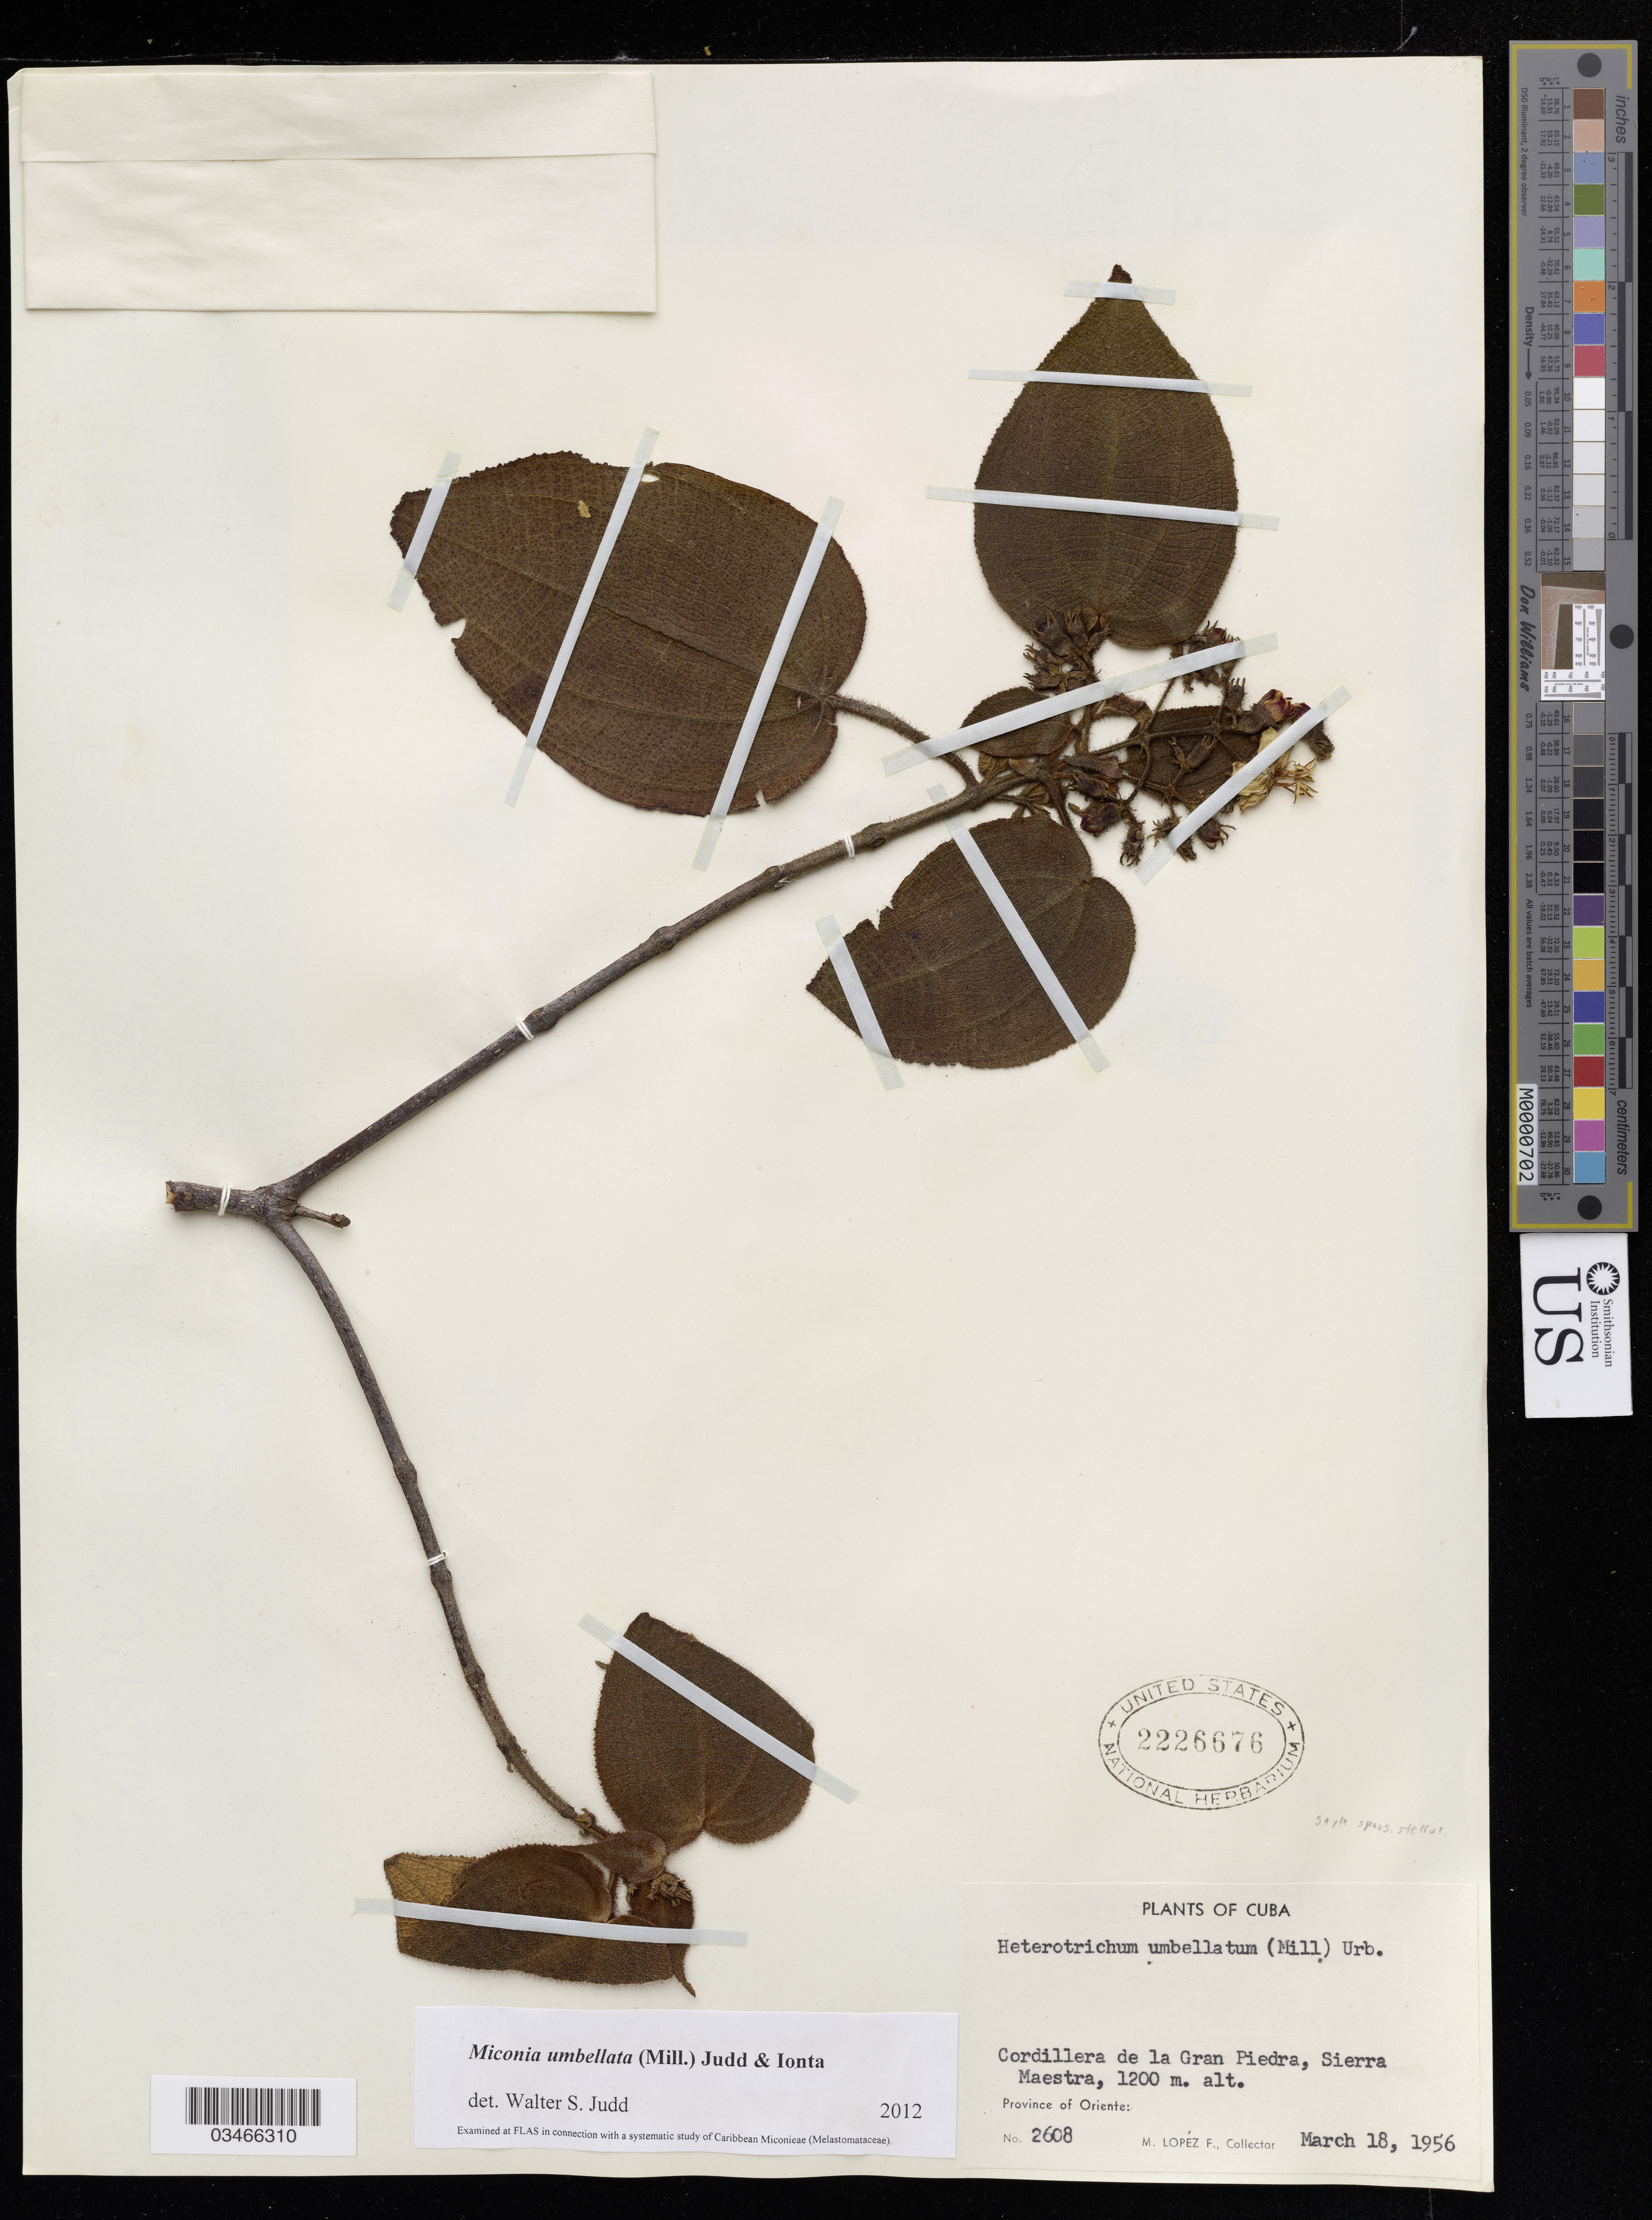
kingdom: Plantae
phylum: Tracheophyta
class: Magnoliopsida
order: Myrtales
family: Melastomataceae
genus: Miconia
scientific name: Miconia umbellata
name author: (Mill.) Judd & Ionta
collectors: M. Lopez-Figuetras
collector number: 2608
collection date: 1956-03-18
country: Cuba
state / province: Oriente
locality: Cordillera de la Gran Piedra, Sierra Maestra.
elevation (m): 1200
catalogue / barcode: US 2226676